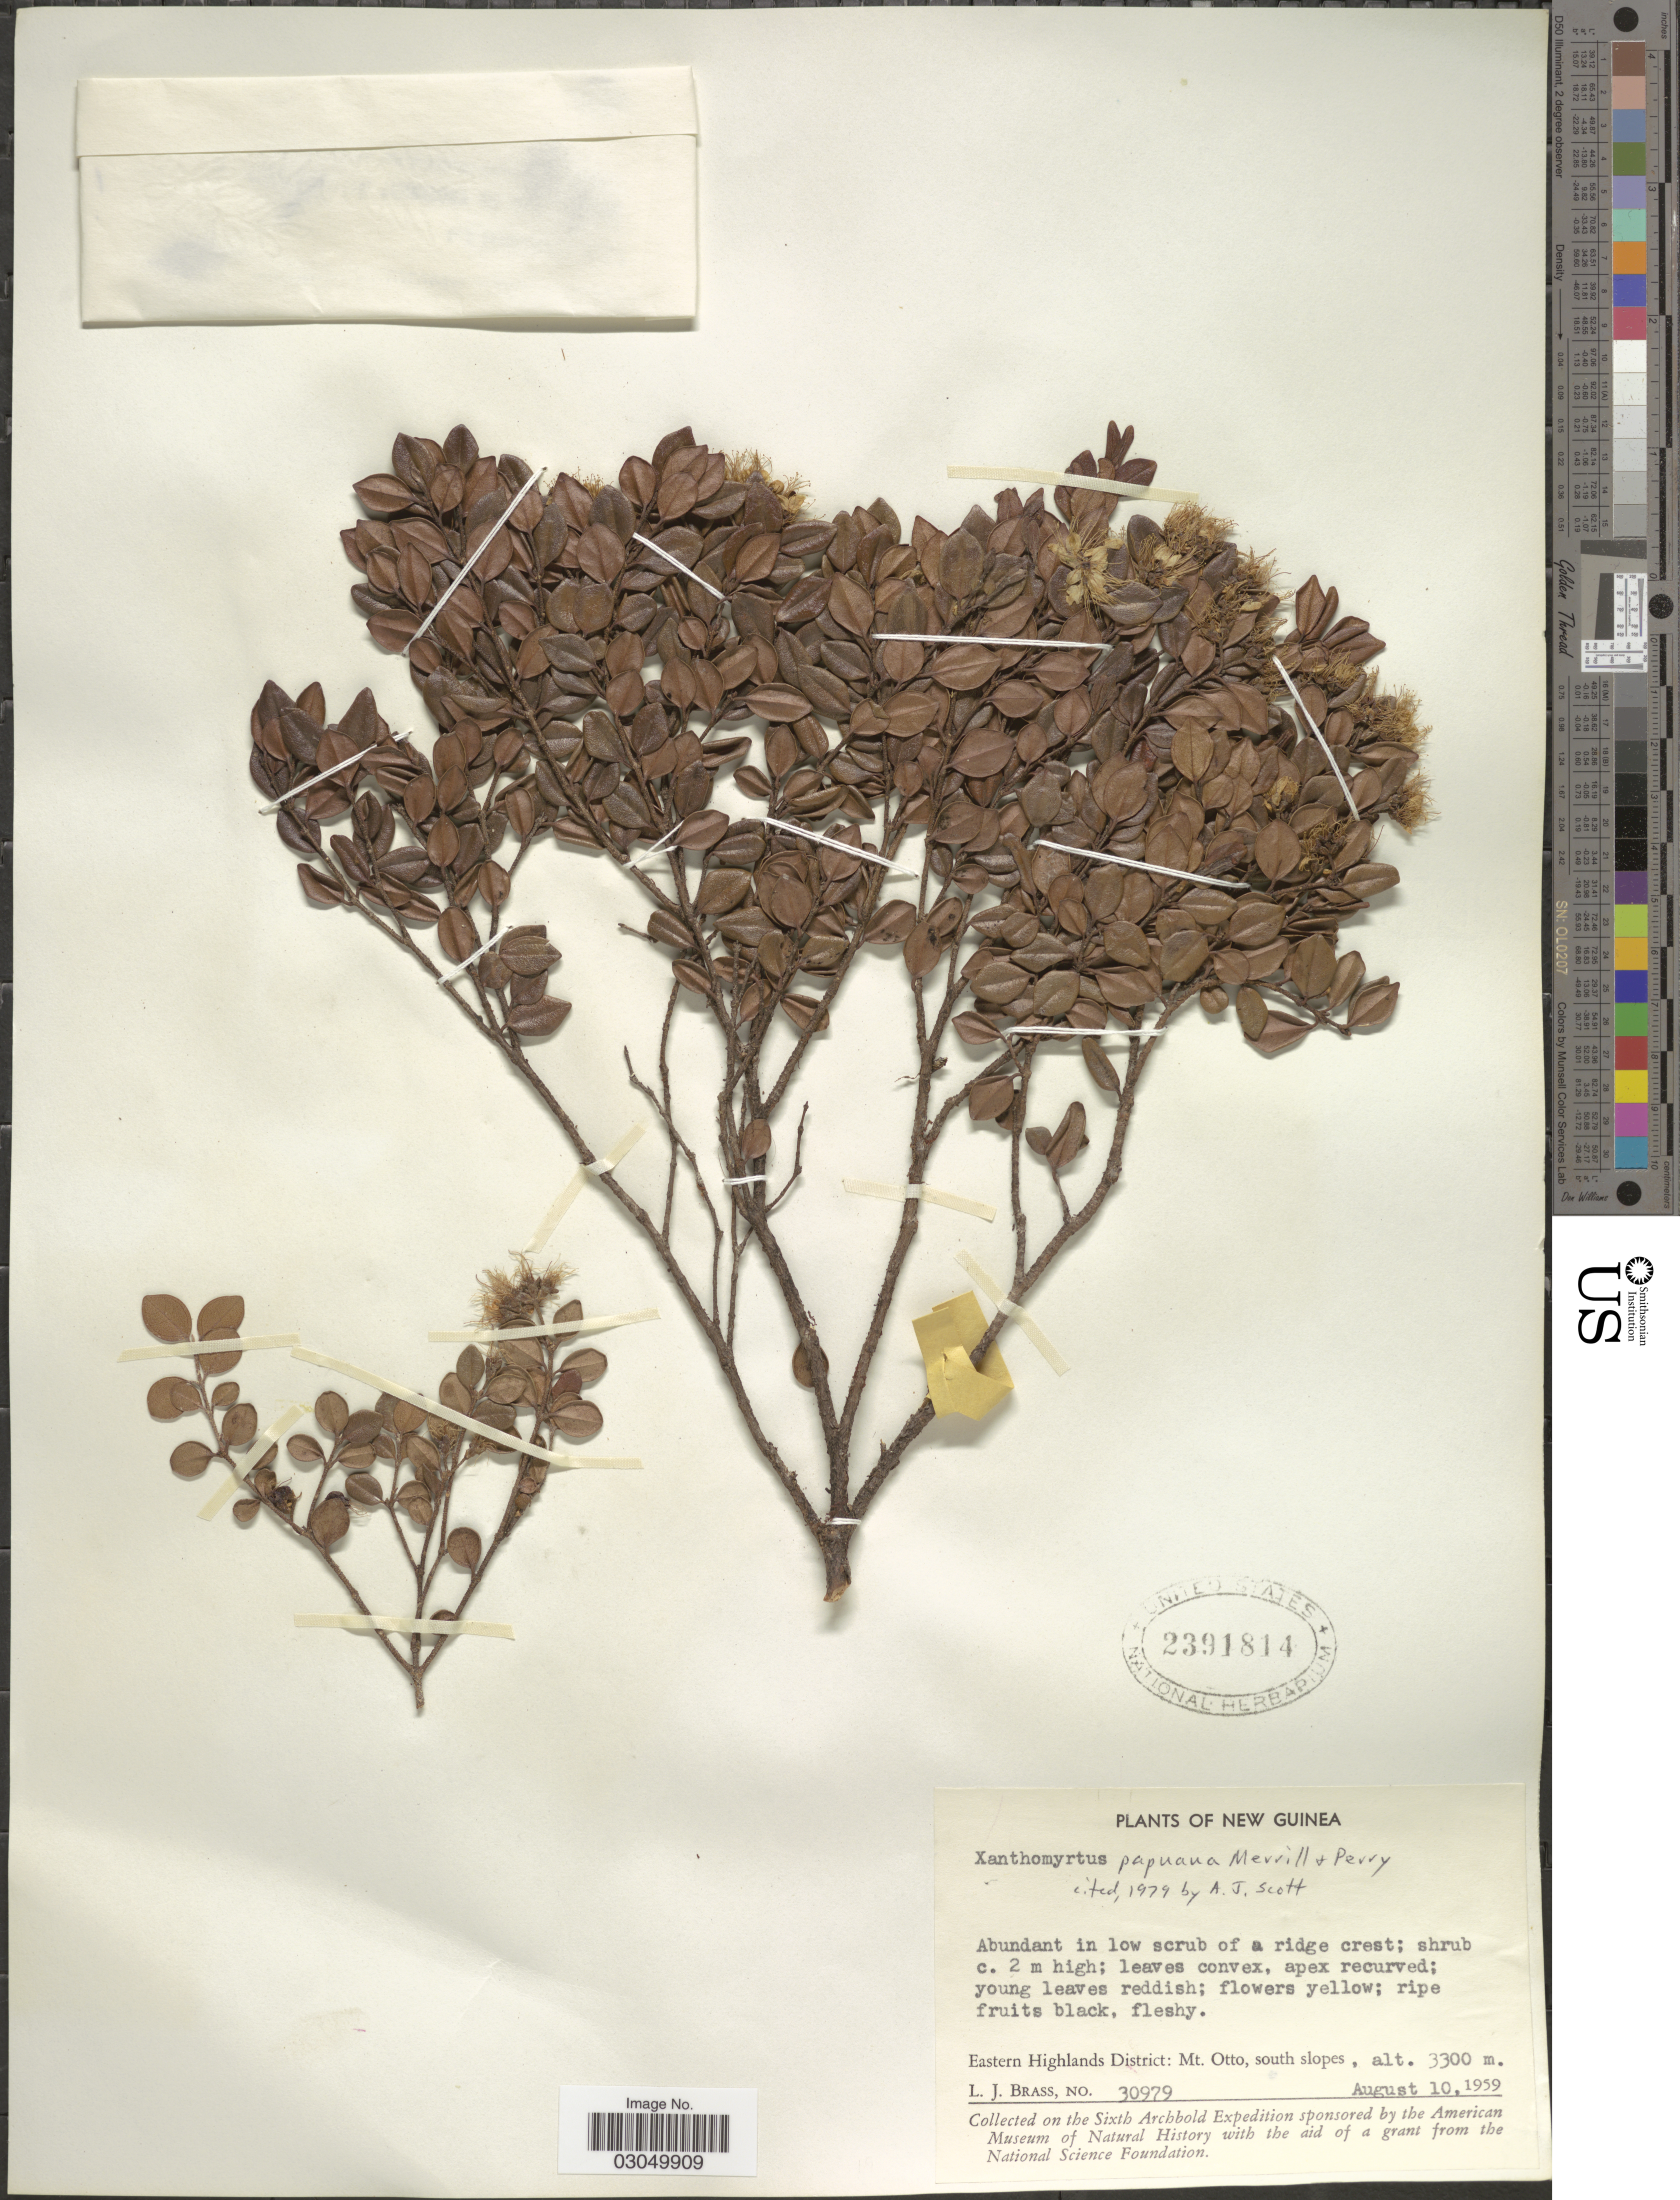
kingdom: Plantae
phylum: Tracheophyta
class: Magnoliopsida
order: Myrtales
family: Myrtaceae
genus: Xanthomyrtus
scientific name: Xanthomyrtus papuana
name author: Merr. & L.M. Perry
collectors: L. J. Brass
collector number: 30979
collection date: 1959-08-10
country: Papua New Guinea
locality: Eastern Highlands District: Mt. Otto, south slopes. New Guinea.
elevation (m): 3300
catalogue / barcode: US 2391814